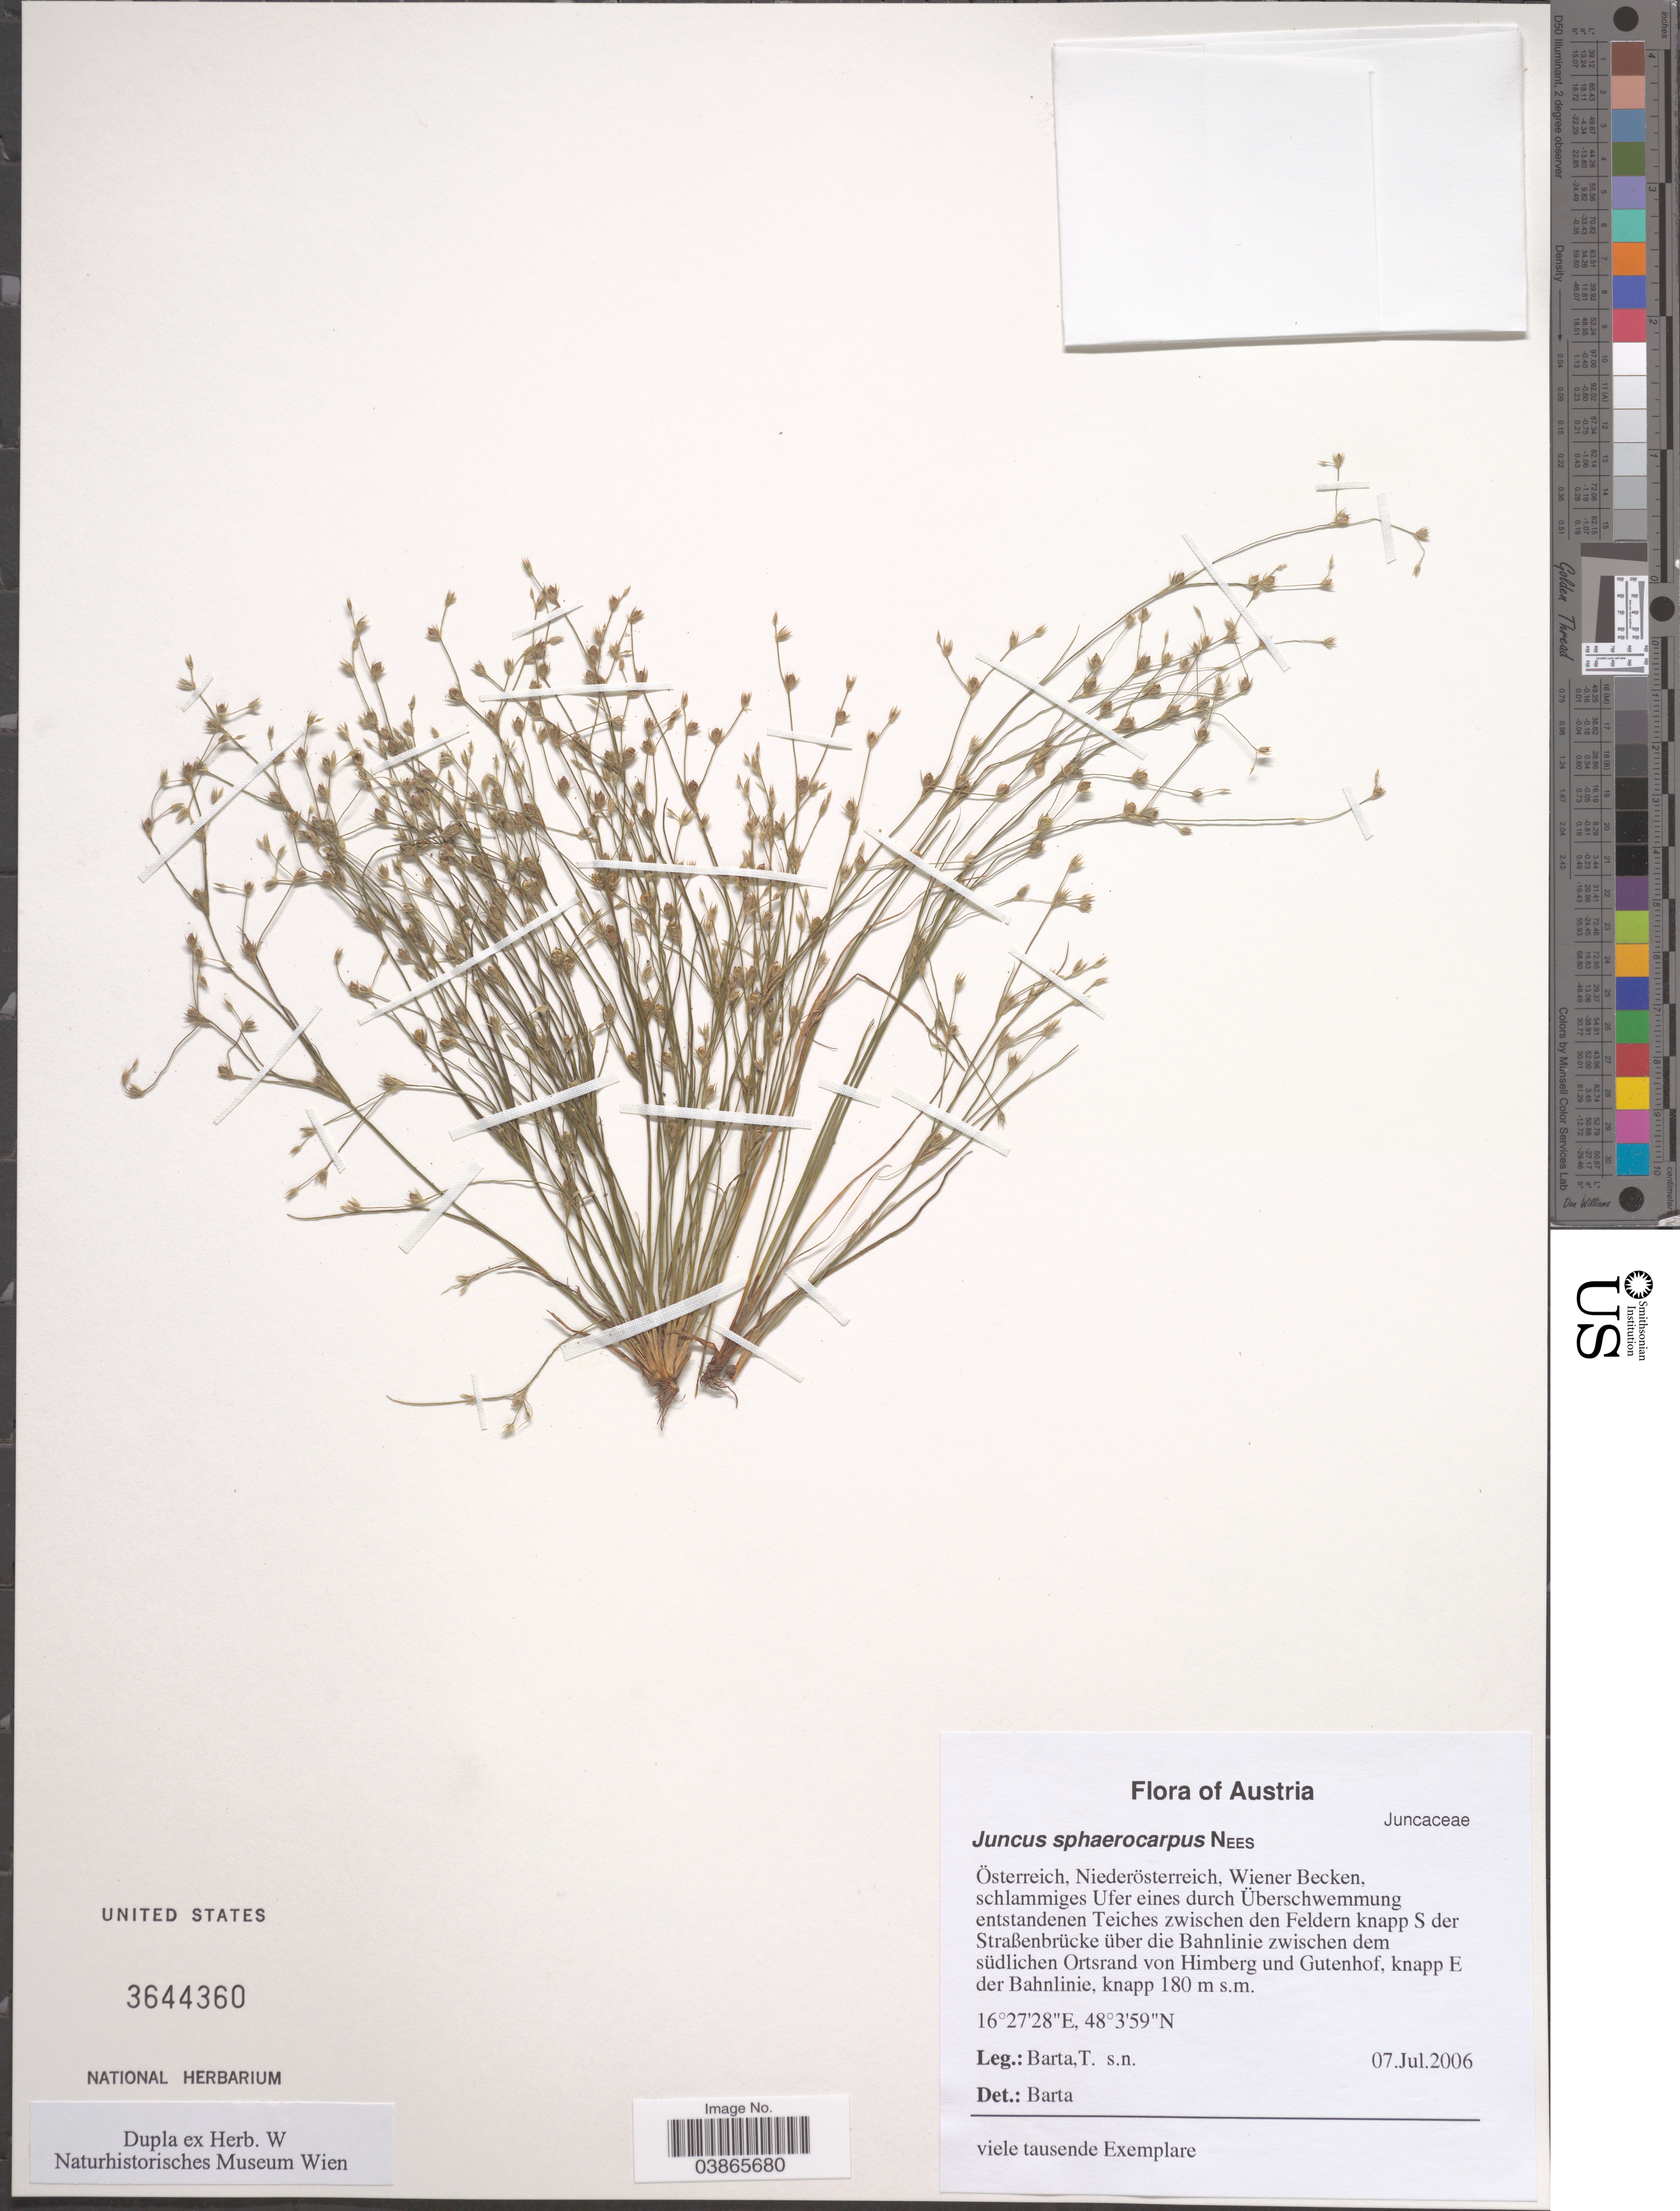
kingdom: Plantae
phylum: Tracheophyta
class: Liliopsida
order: Poales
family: Juncaceae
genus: Juncus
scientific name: Juncus sphaerocarpus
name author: Nees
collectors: T. Barta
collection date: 2006-07-07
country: Austria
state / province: Niederosterreich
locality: Österreich, Niederösterreich, Wiener Becken.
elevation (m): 180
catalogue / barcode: US 3644360